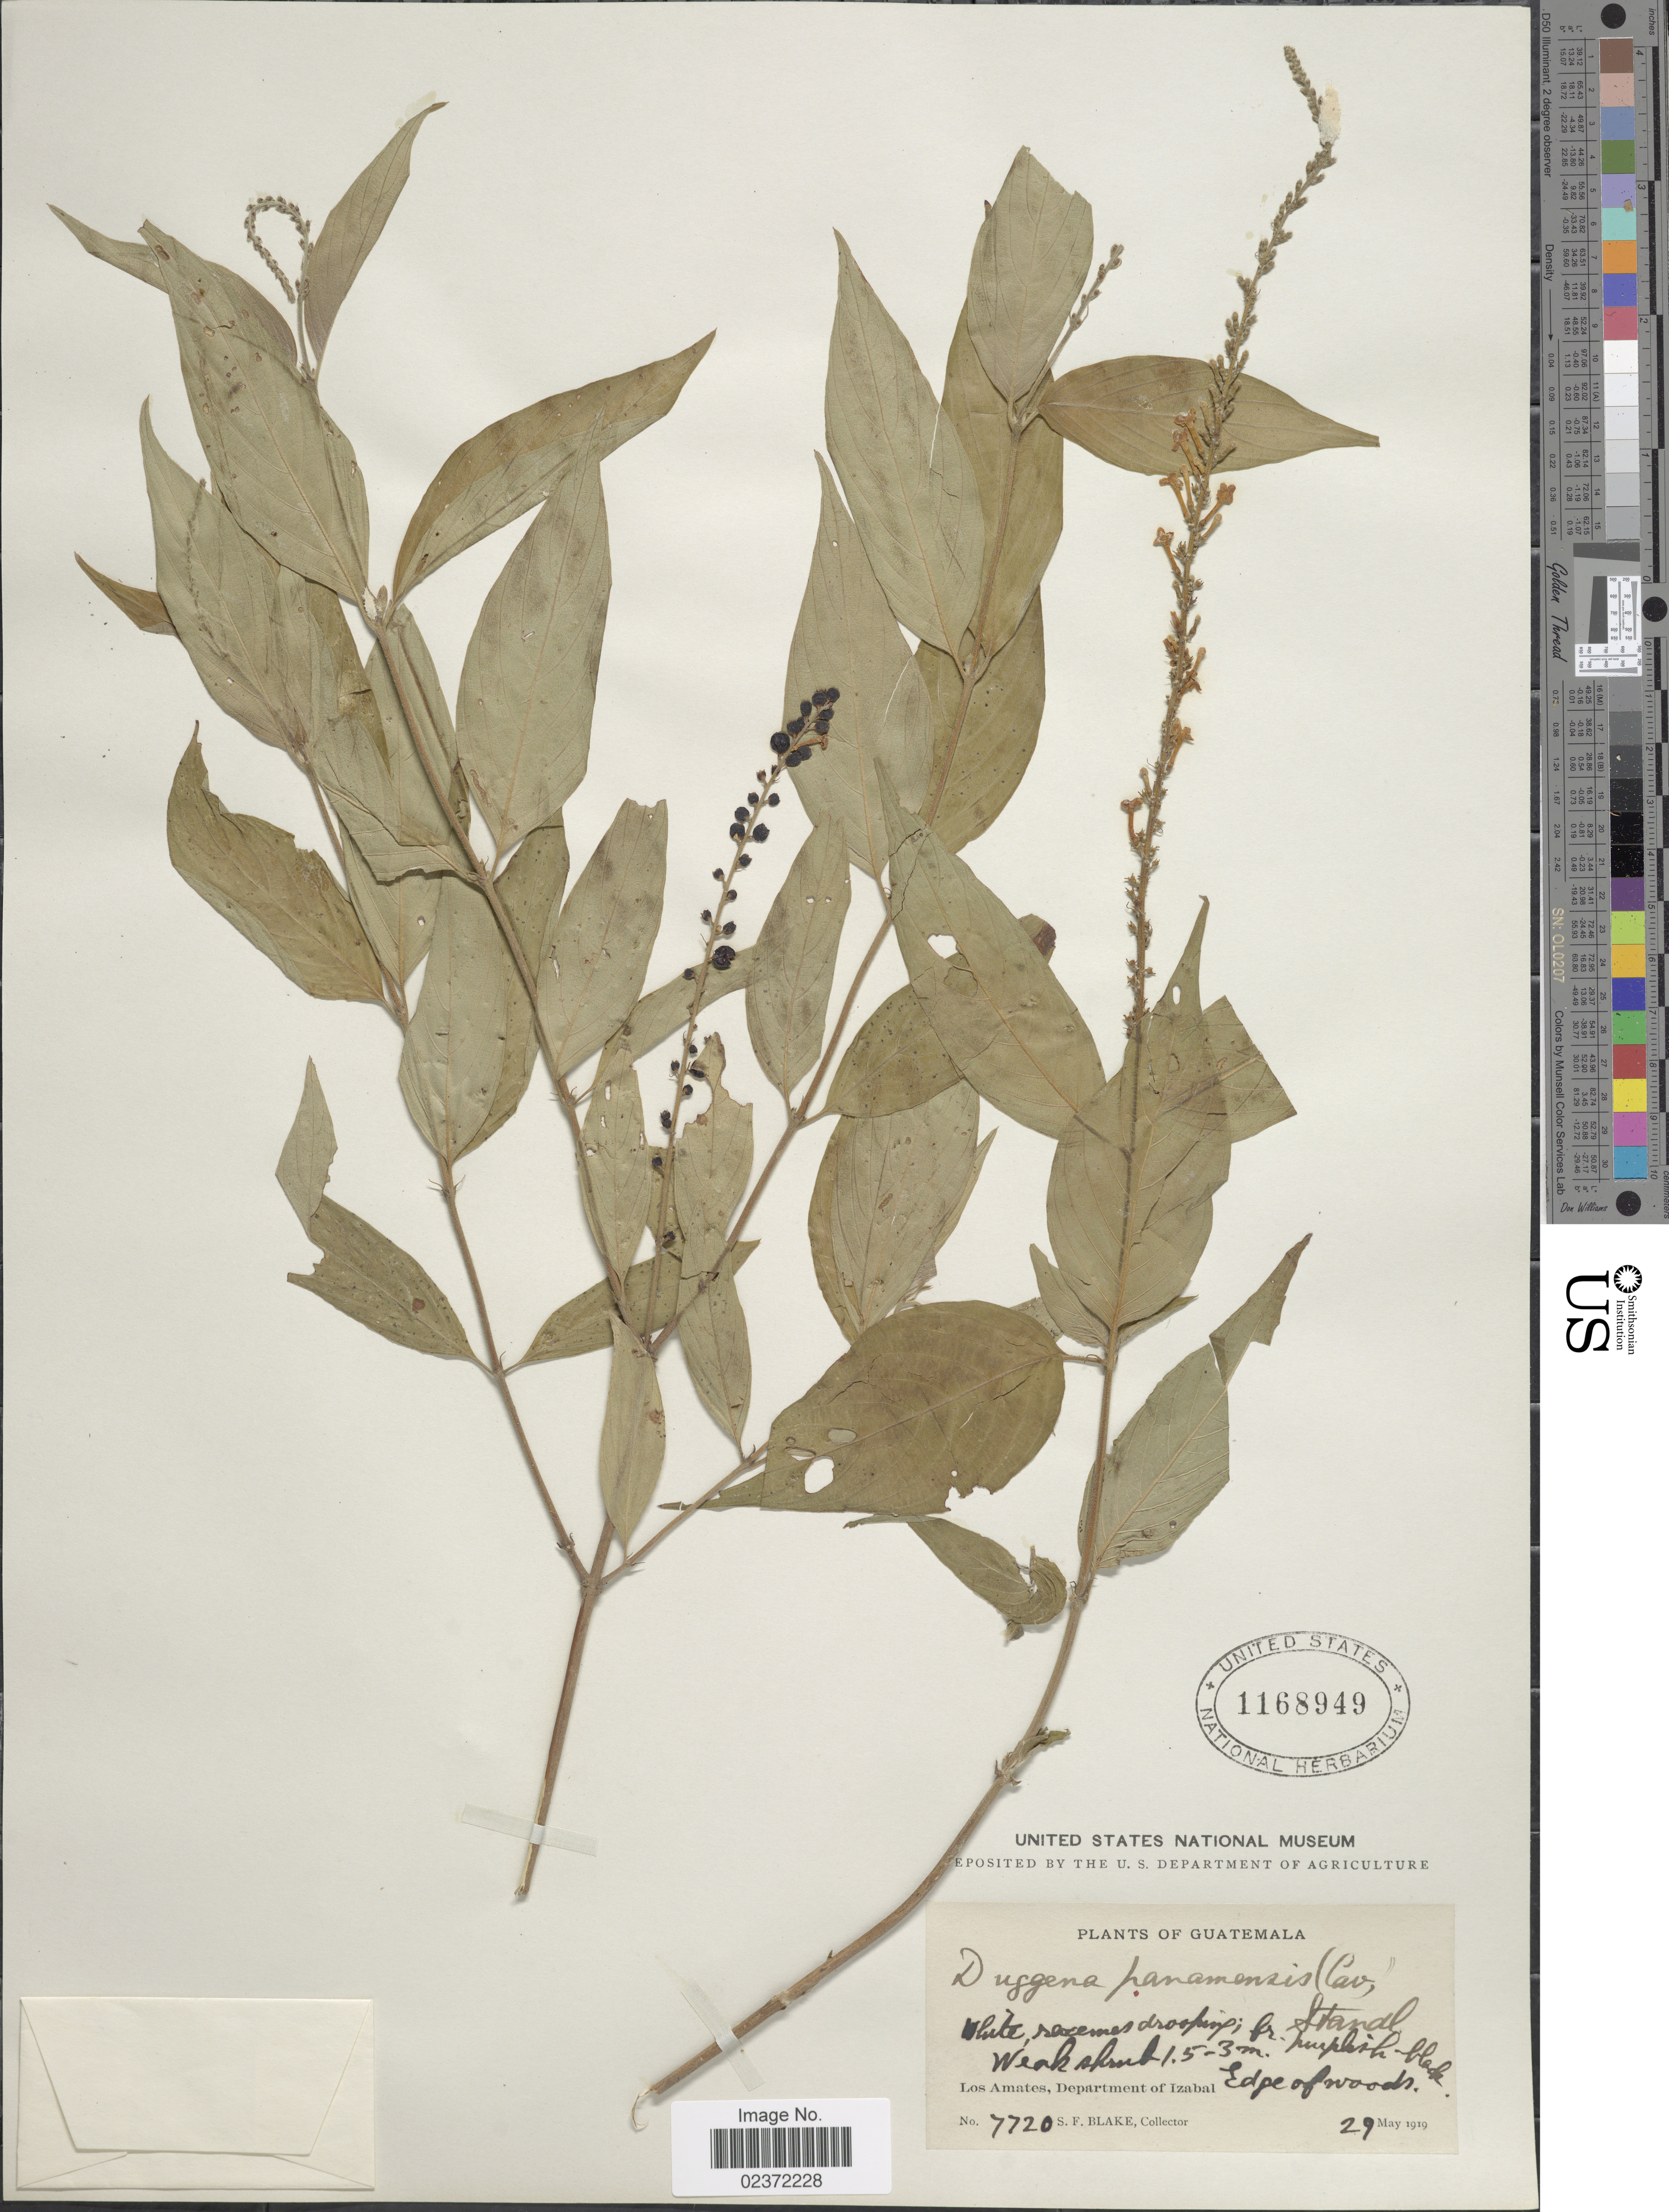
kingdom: Plantae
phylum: Tracheophyta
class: Magnoliopsida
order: Gentianales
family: Rubiaceae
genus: Gonzalagunia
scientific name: Gonzalagunia panamensis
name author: (Cav.) K. Schum.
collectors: S. Blake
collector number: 7720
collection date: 1919-05-29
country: Guatemala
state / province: Izabal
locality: Los Amates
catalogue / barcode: US 1168949